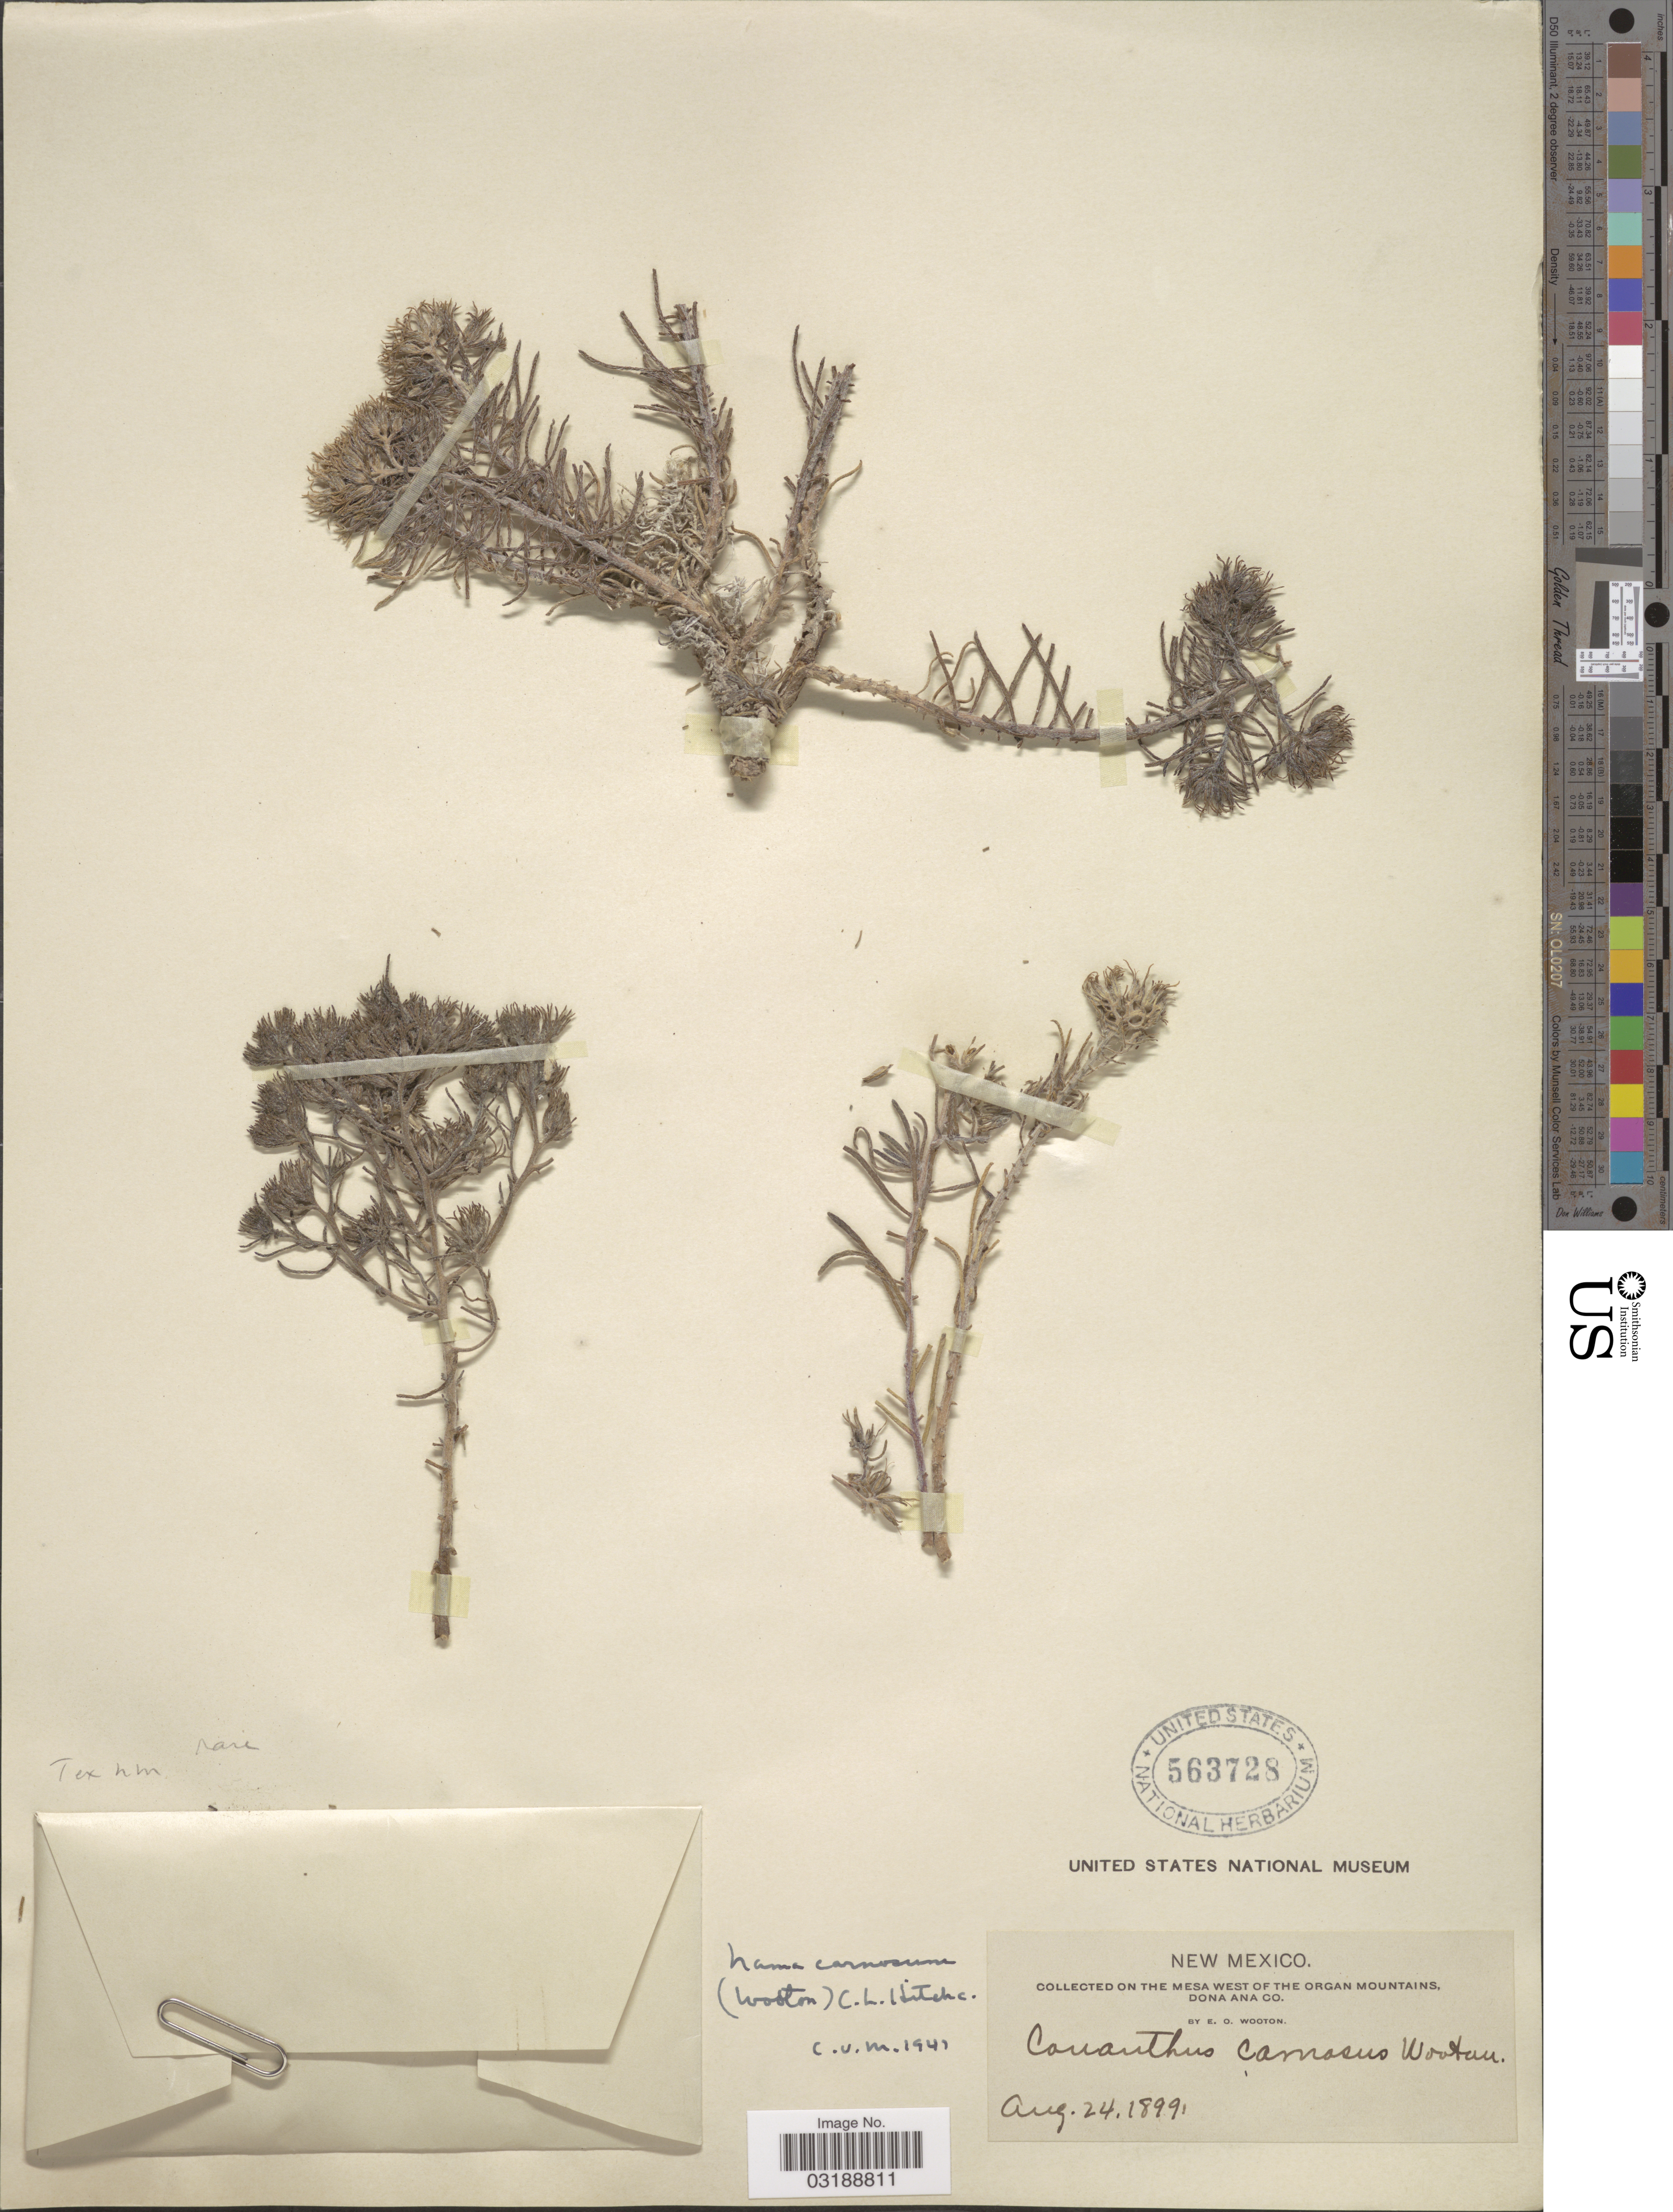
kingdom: Plantae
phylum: Tracheophyta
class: Magnoliopsida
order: Boraginales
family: Namaceae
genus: Nama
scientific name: Nama carnosa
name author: (Wooton) C.L. Hitchc.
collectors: E. O. Wooton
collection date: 1899-08-24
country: United States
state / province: New Mexico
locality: Collected on the Mesa West of the Organ Mountains, Dona Ana Co.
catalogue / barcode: US 563728